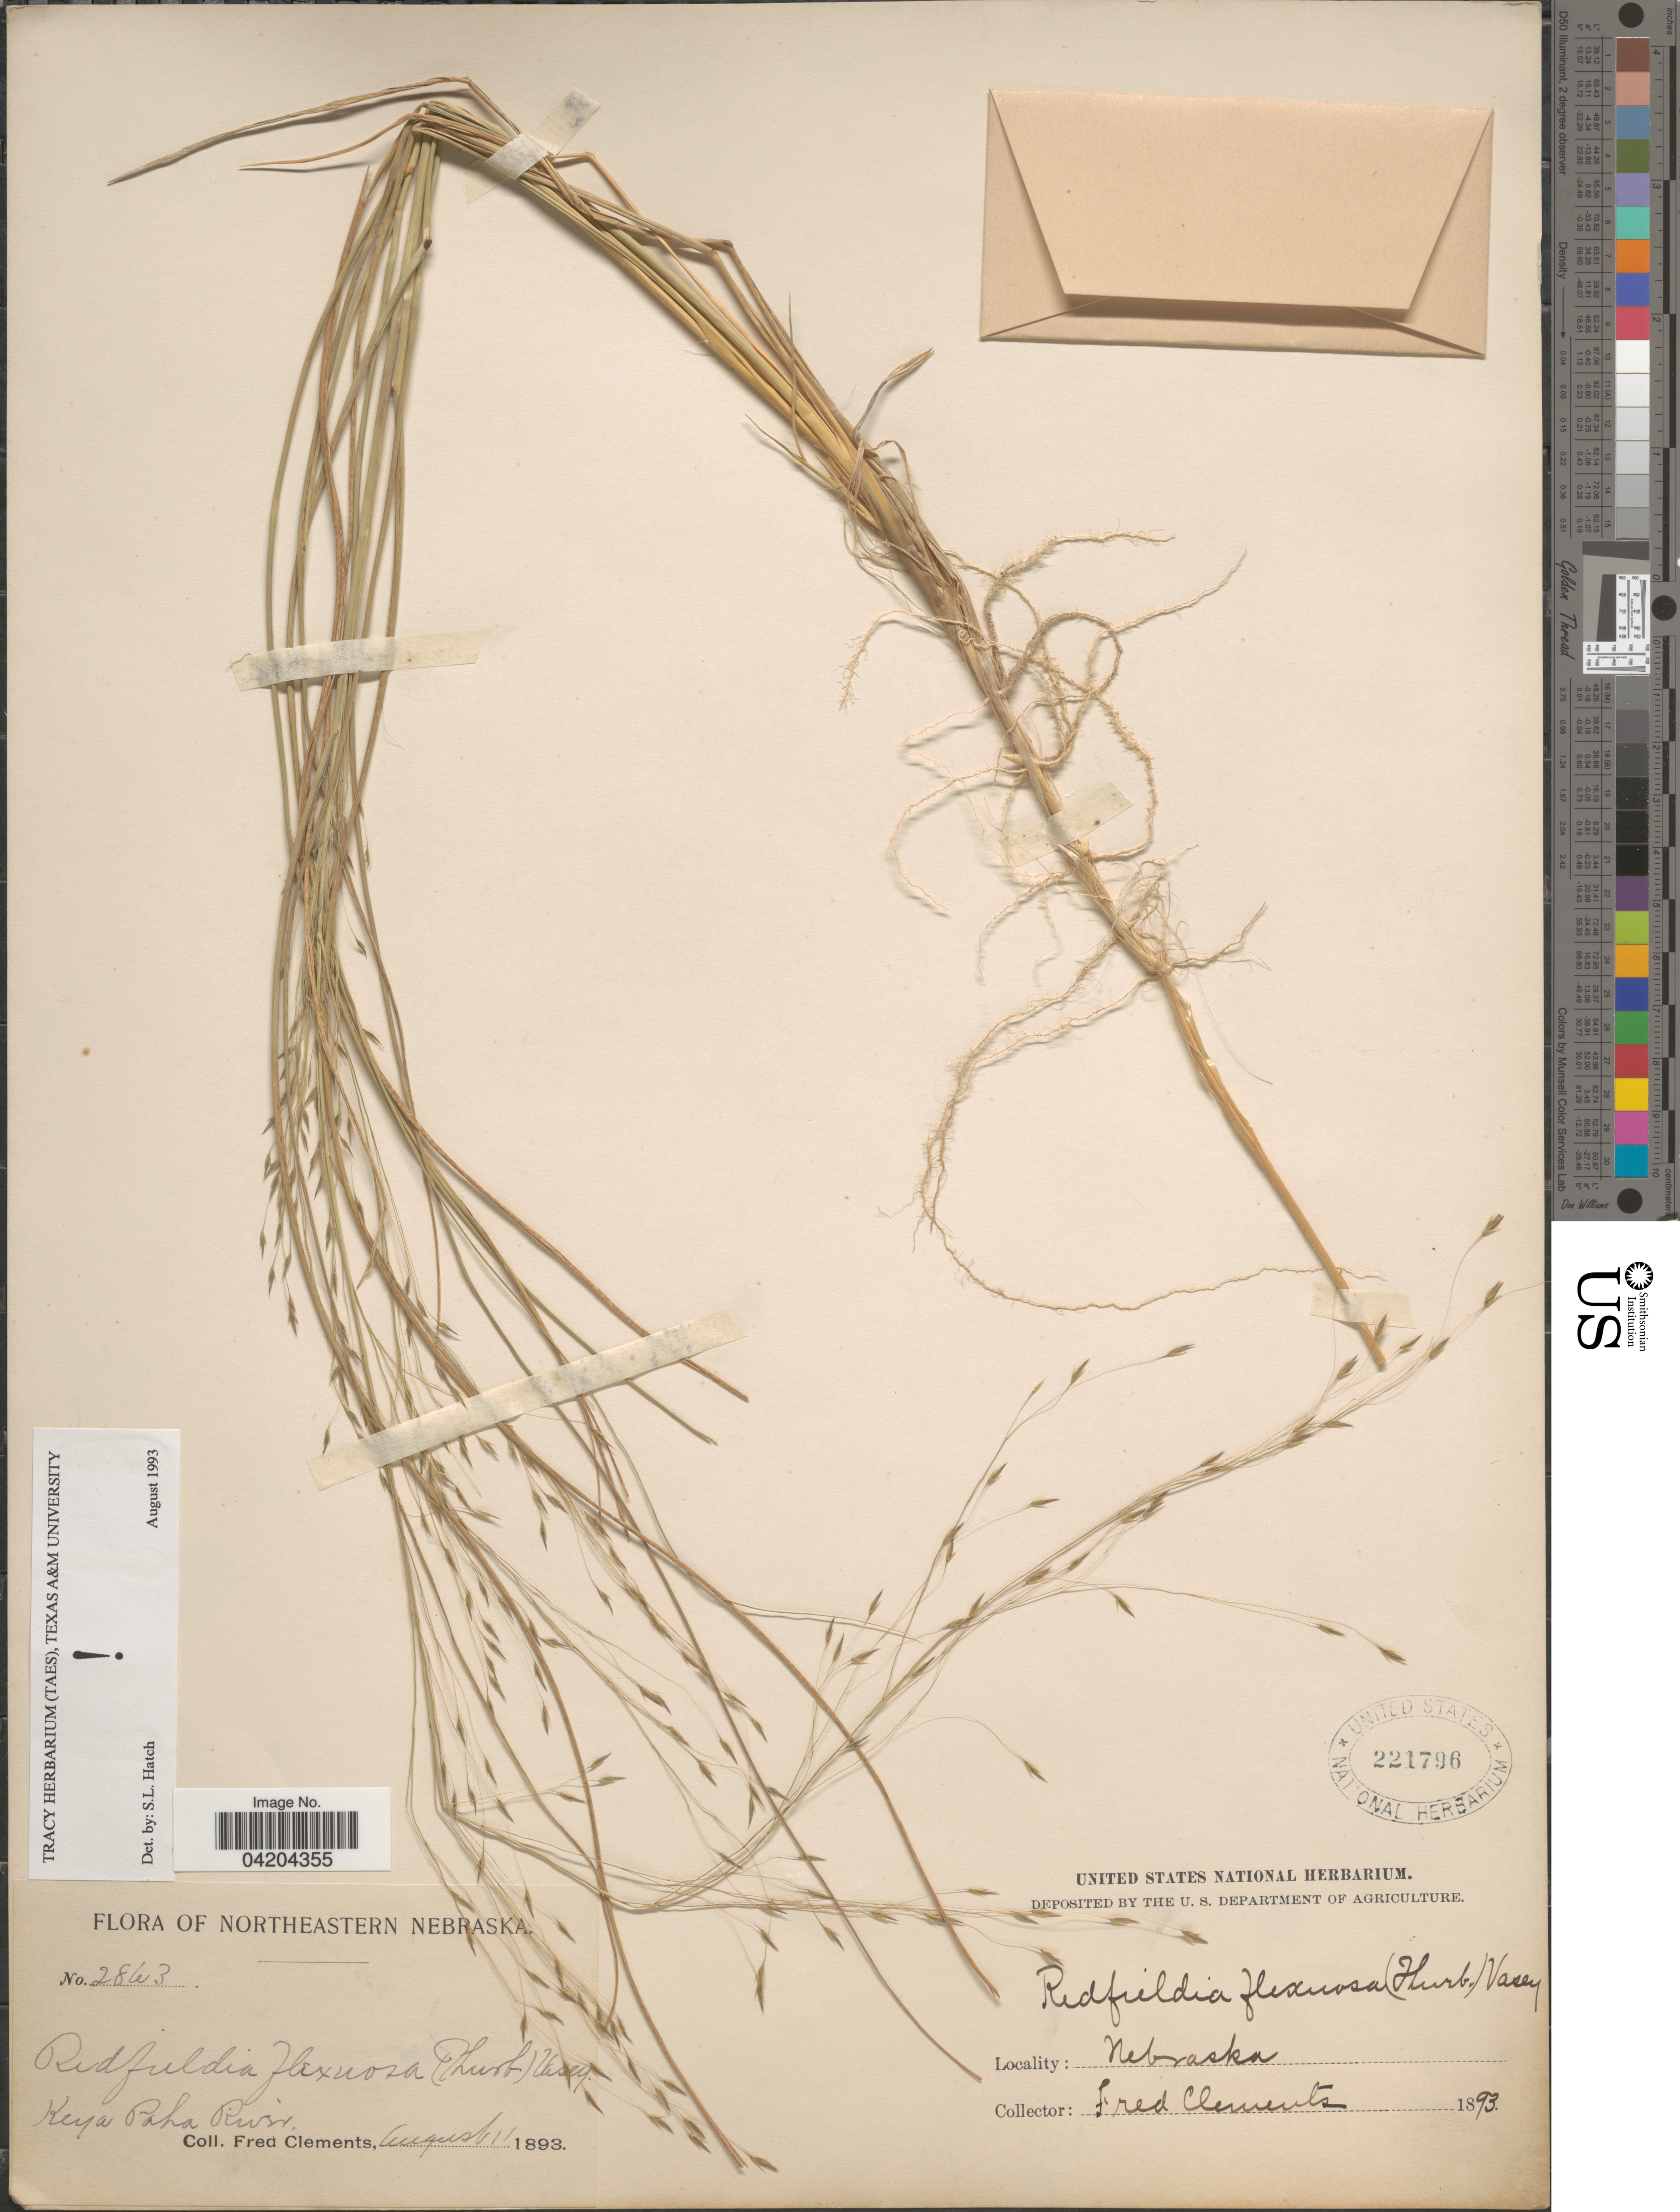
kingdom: Plantae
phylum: Tracheophyta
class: Liliopsida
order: Poales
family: Poaceae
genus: Muhlenbergia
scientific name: Muhlenbergia multiflora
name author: Columbus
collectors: F. Clements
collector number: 2863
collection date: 1893-08-11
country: United States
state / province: Nebraska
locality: Northeastern Nebraska. Keya Paha River.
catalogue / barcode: US 221796